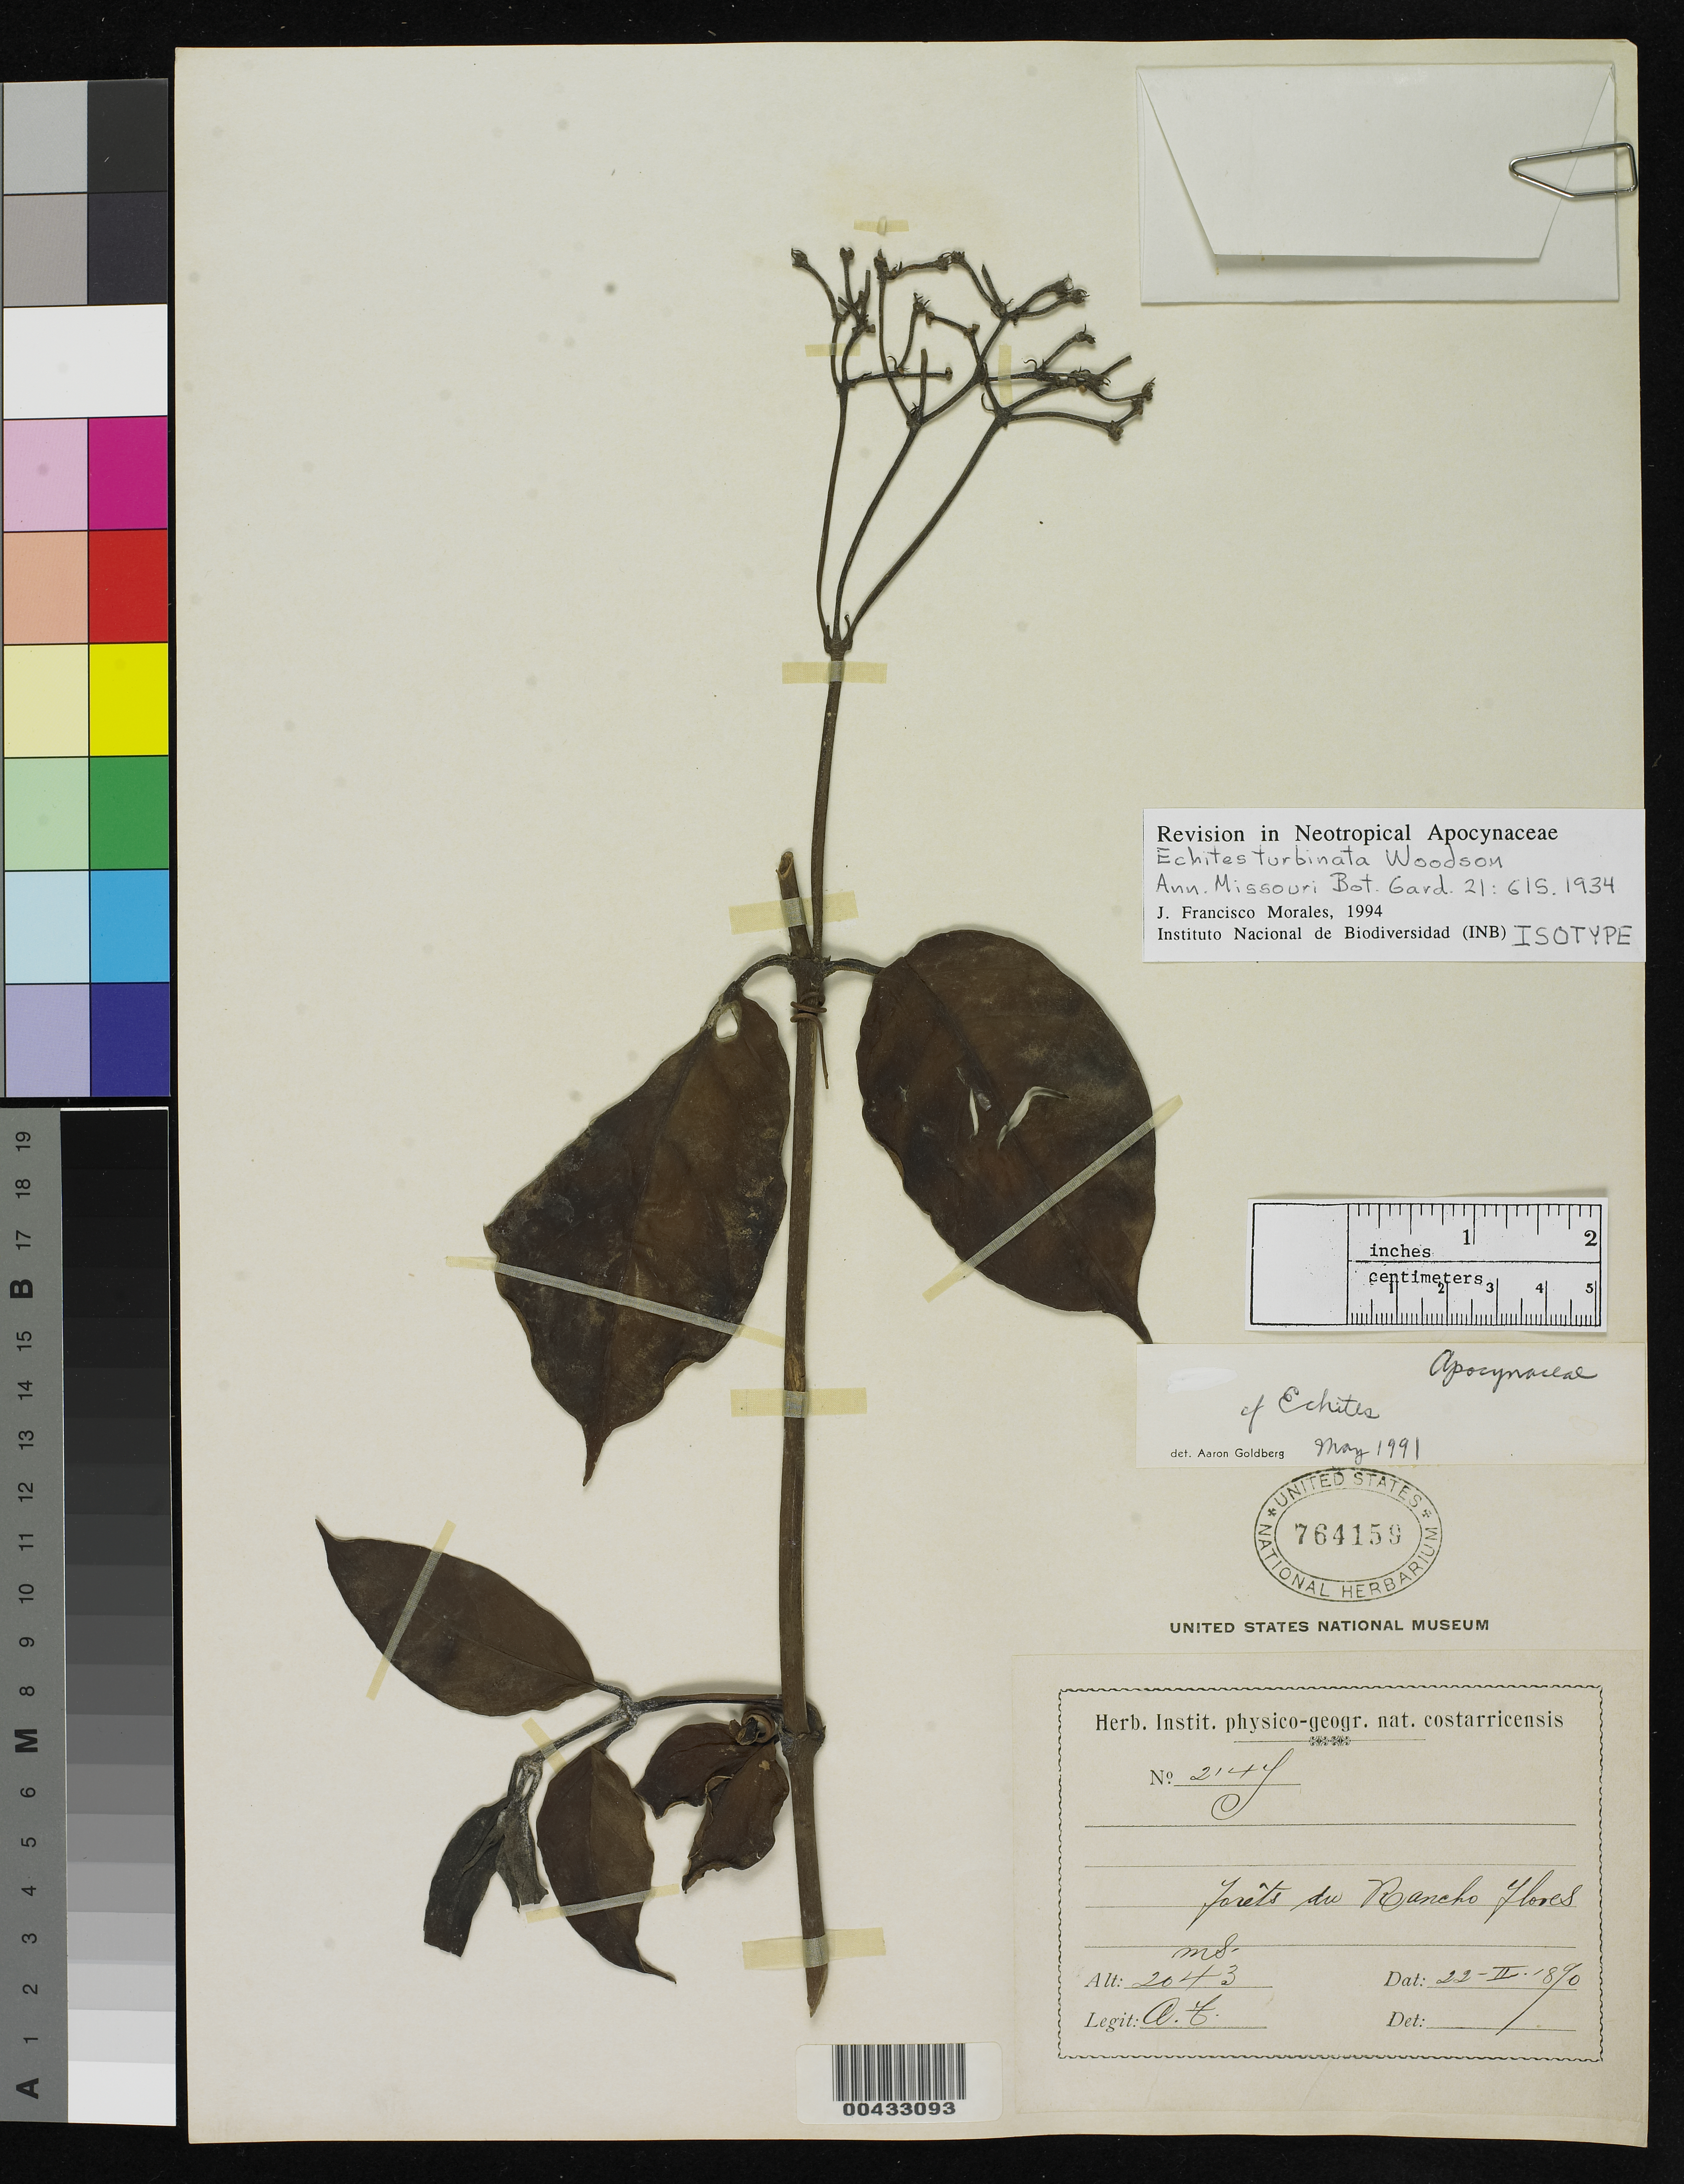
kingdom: Plantae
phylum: Tracheophyta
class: Magnoliopsida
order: Gentianales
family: Apocynaceae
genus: Echites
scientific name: Echites turbinata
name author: Woodson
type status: Isotype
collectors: A. Tonduz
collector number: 2147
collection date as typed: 22 Oct 1890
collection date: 1890-10-22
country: Costa Rica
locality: Forets du Rancho Flores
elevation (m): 2043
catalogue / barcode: US 764159